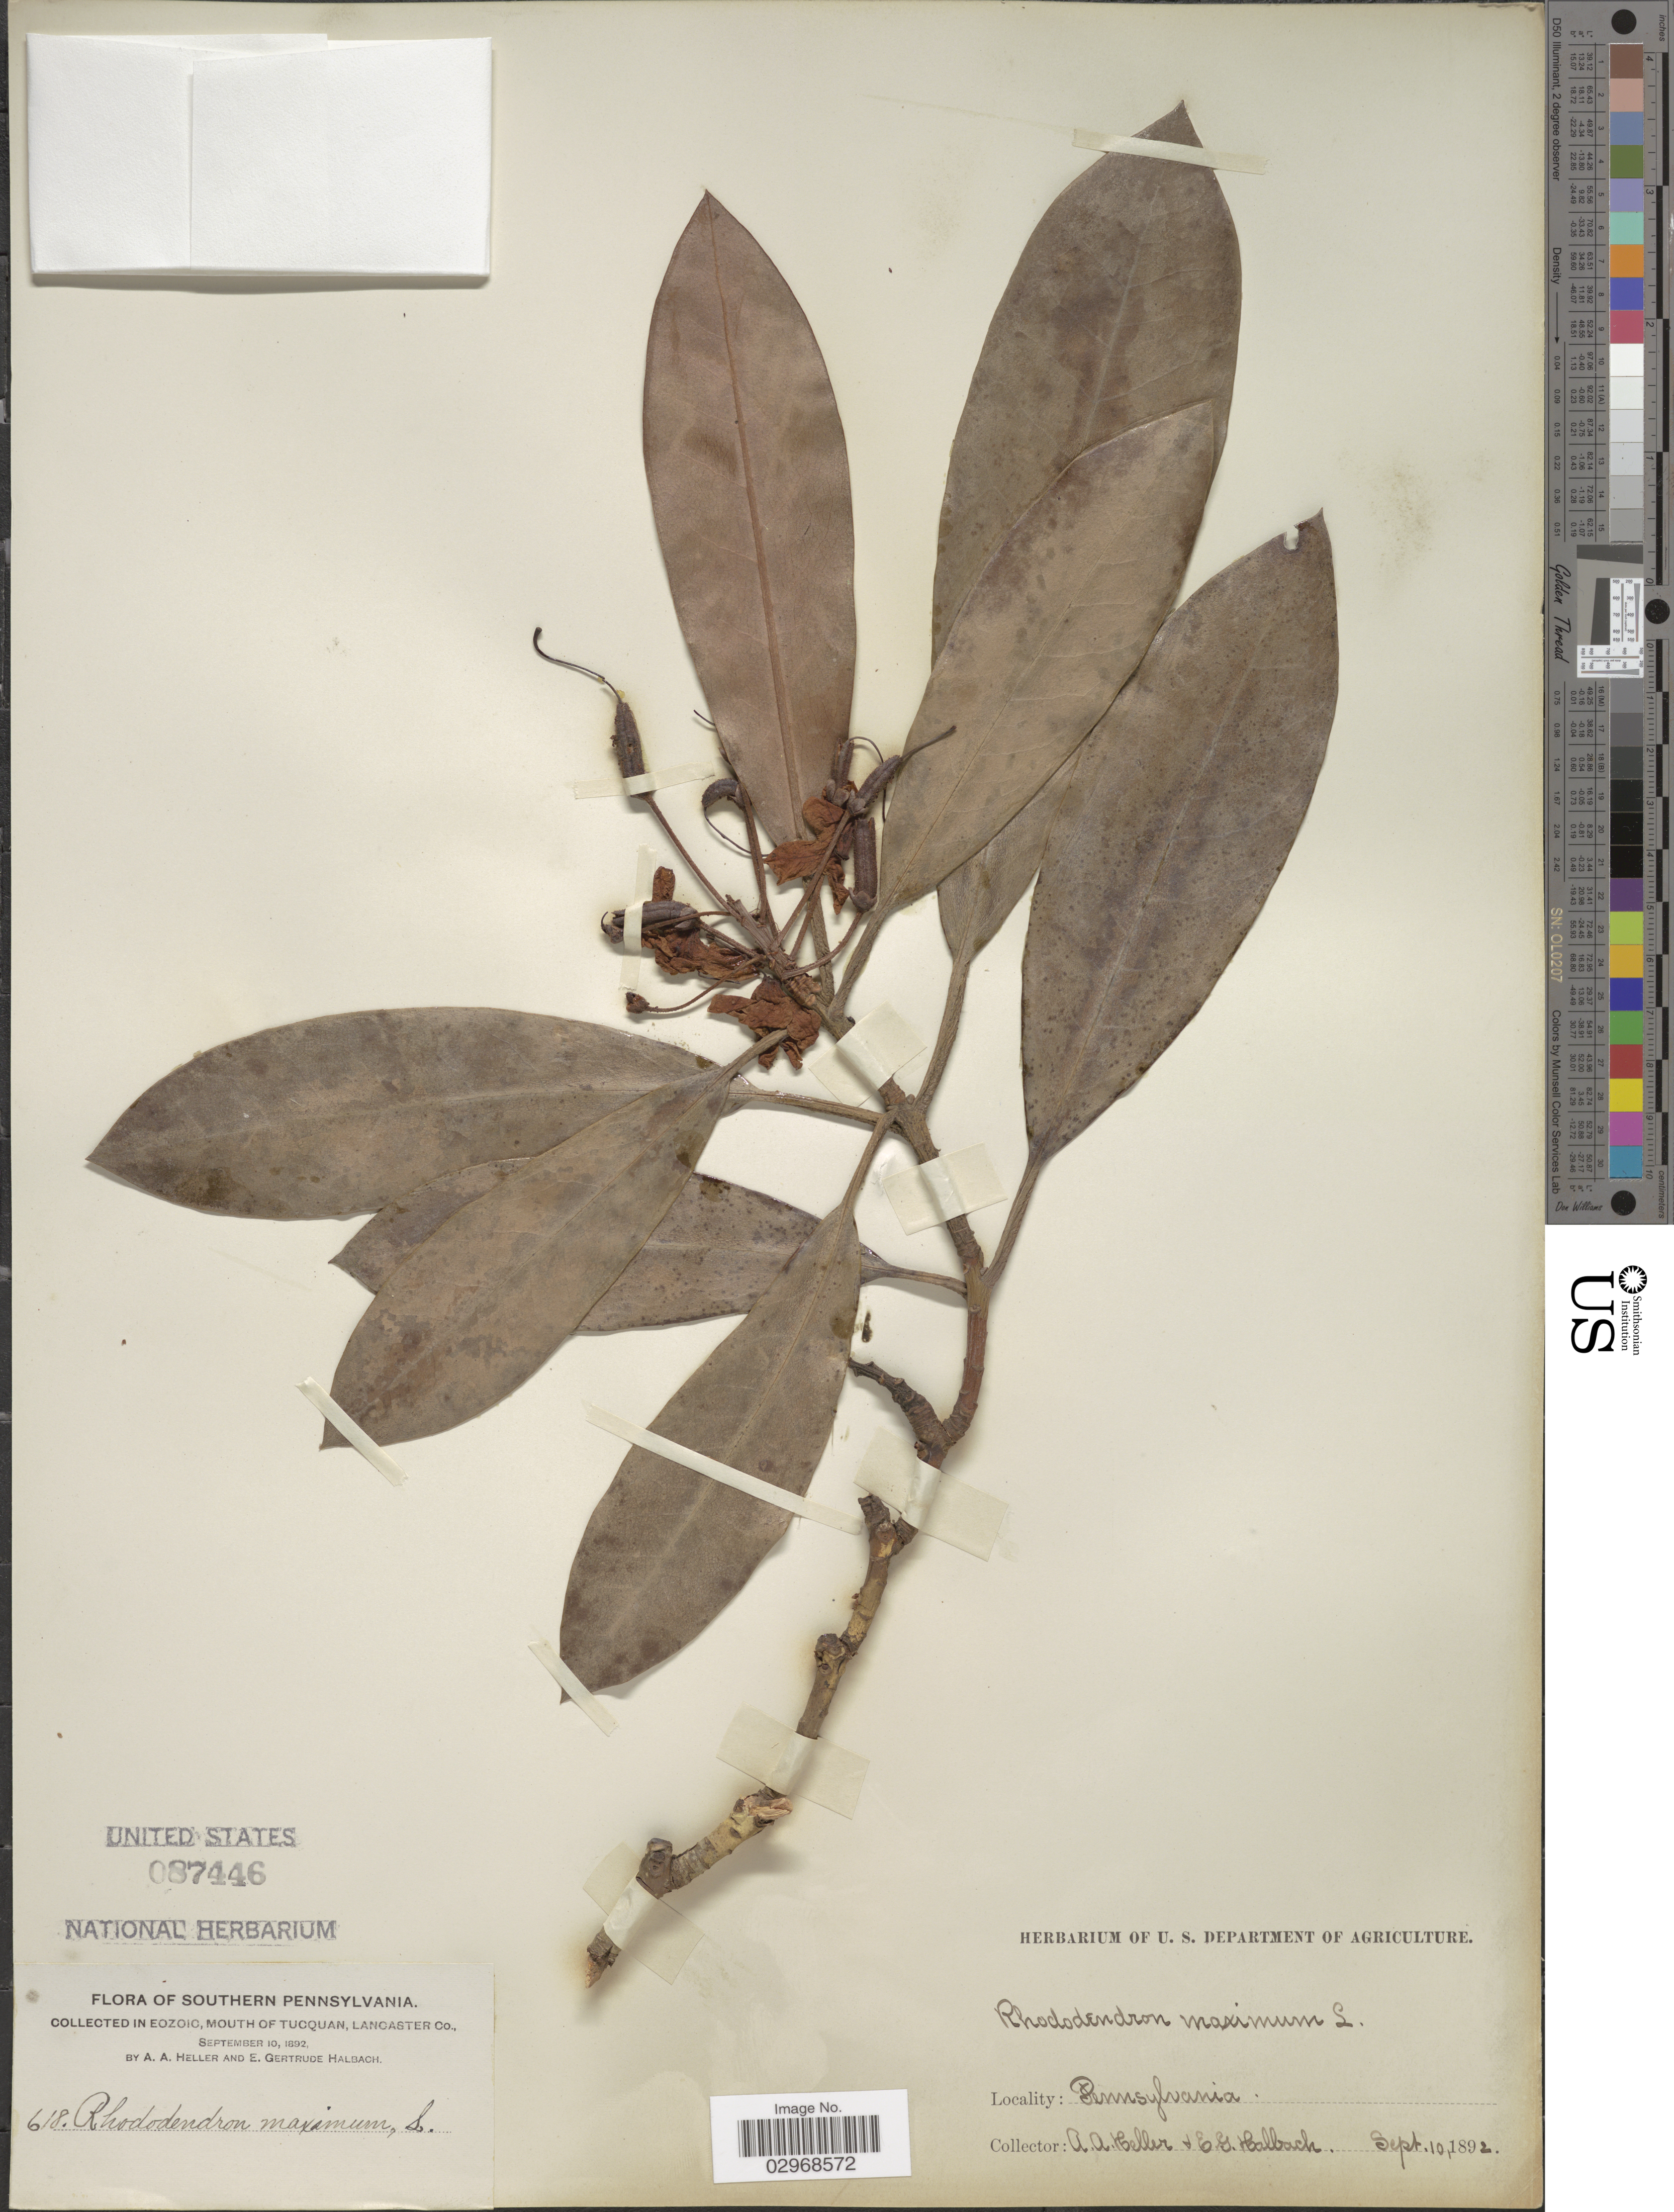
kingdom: Plantae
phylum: Tracheophyta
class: Magnoliopsida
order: Ericales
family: Ericaceae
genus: Rhododendron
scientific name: Rhododendron maximum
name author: L.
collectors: A. A. Heller & E. G. Halbach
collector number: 618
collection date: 1892-09-10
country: United States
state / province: Pennsylvania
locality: Southern Pennsylvania. Eozoic, Mouth of Tucquan, Lancaster Co.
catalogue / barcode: US 87446